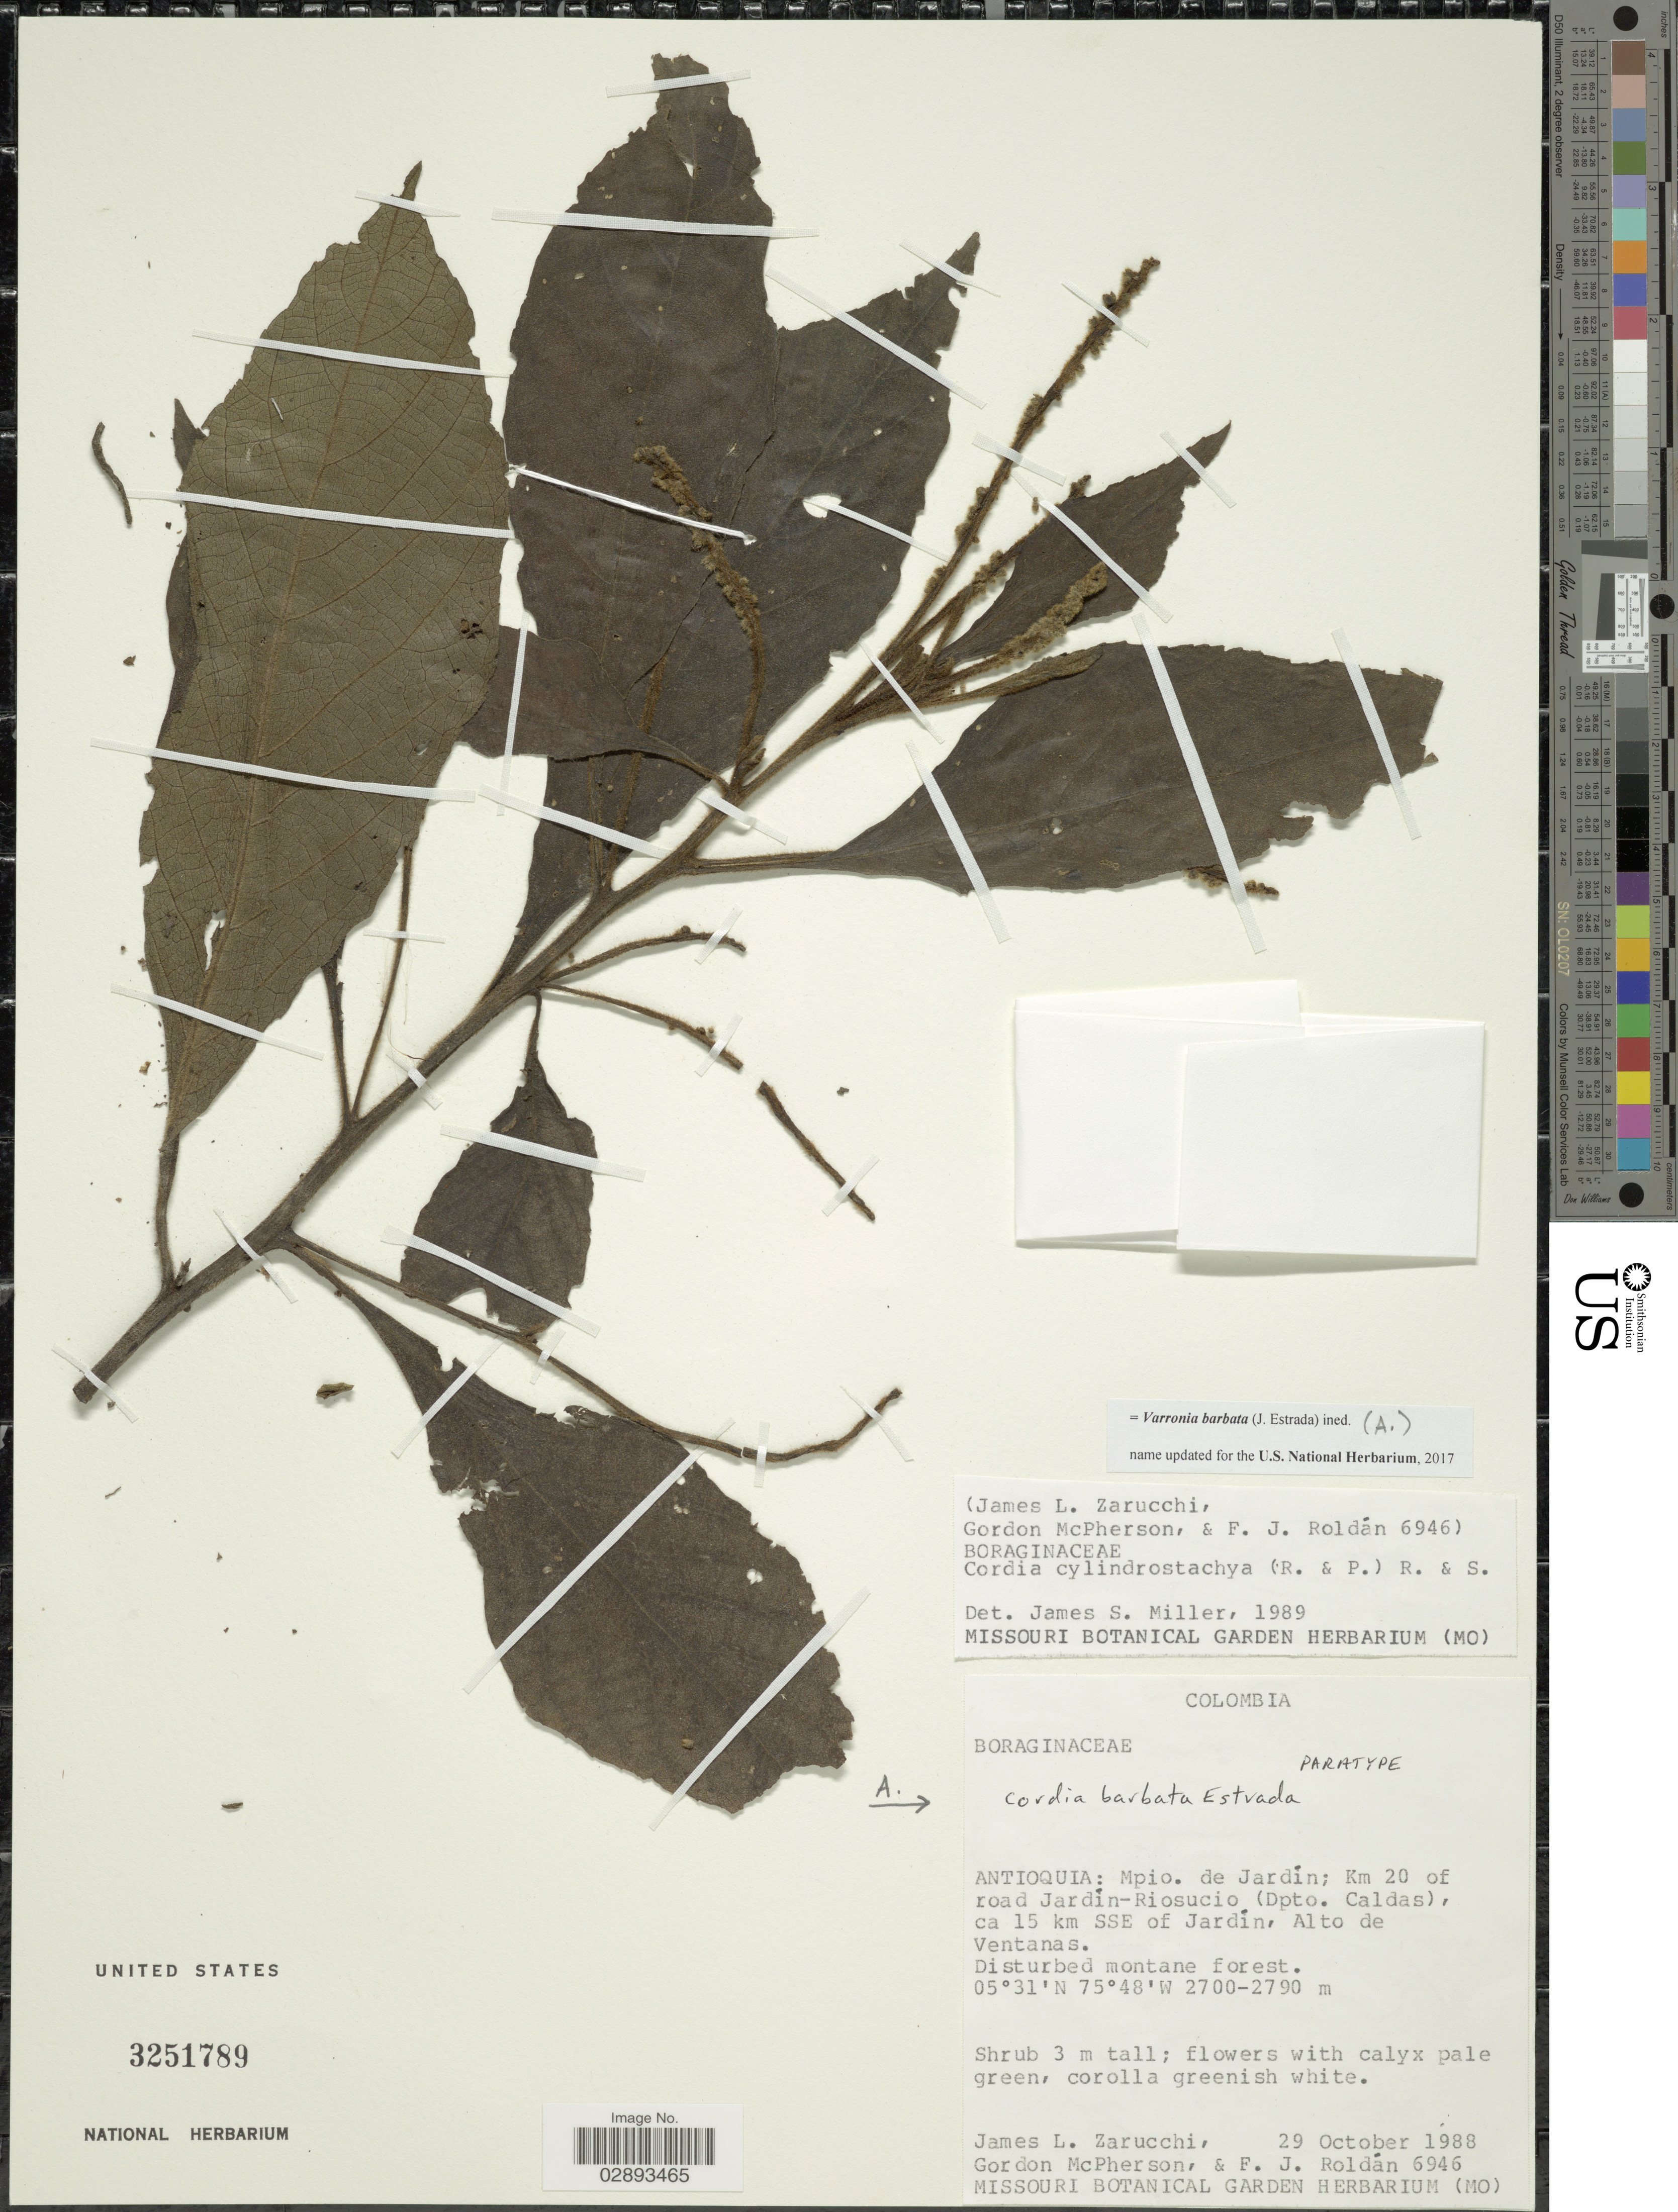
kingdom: Plantae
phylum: Tracheophyta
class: Magnoliopsida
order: Boraginales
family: Cordiaceae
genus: Varronia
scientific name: Varronia barbata (J. Estrada) comb. nov. ined.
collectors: J. L. Zarucchi, G. D. McPherson & F. J. Roldán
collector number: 6946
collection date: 1988-10-29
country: Colombia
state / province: Antioquia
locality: Mpio. de Jardín; Km 20 of road Jardín-Riosucio (Dpto. Caldas), ca 15 km SSE of Jardín, Alto de Ventanas.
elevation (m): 2700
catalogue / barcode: US 3251789